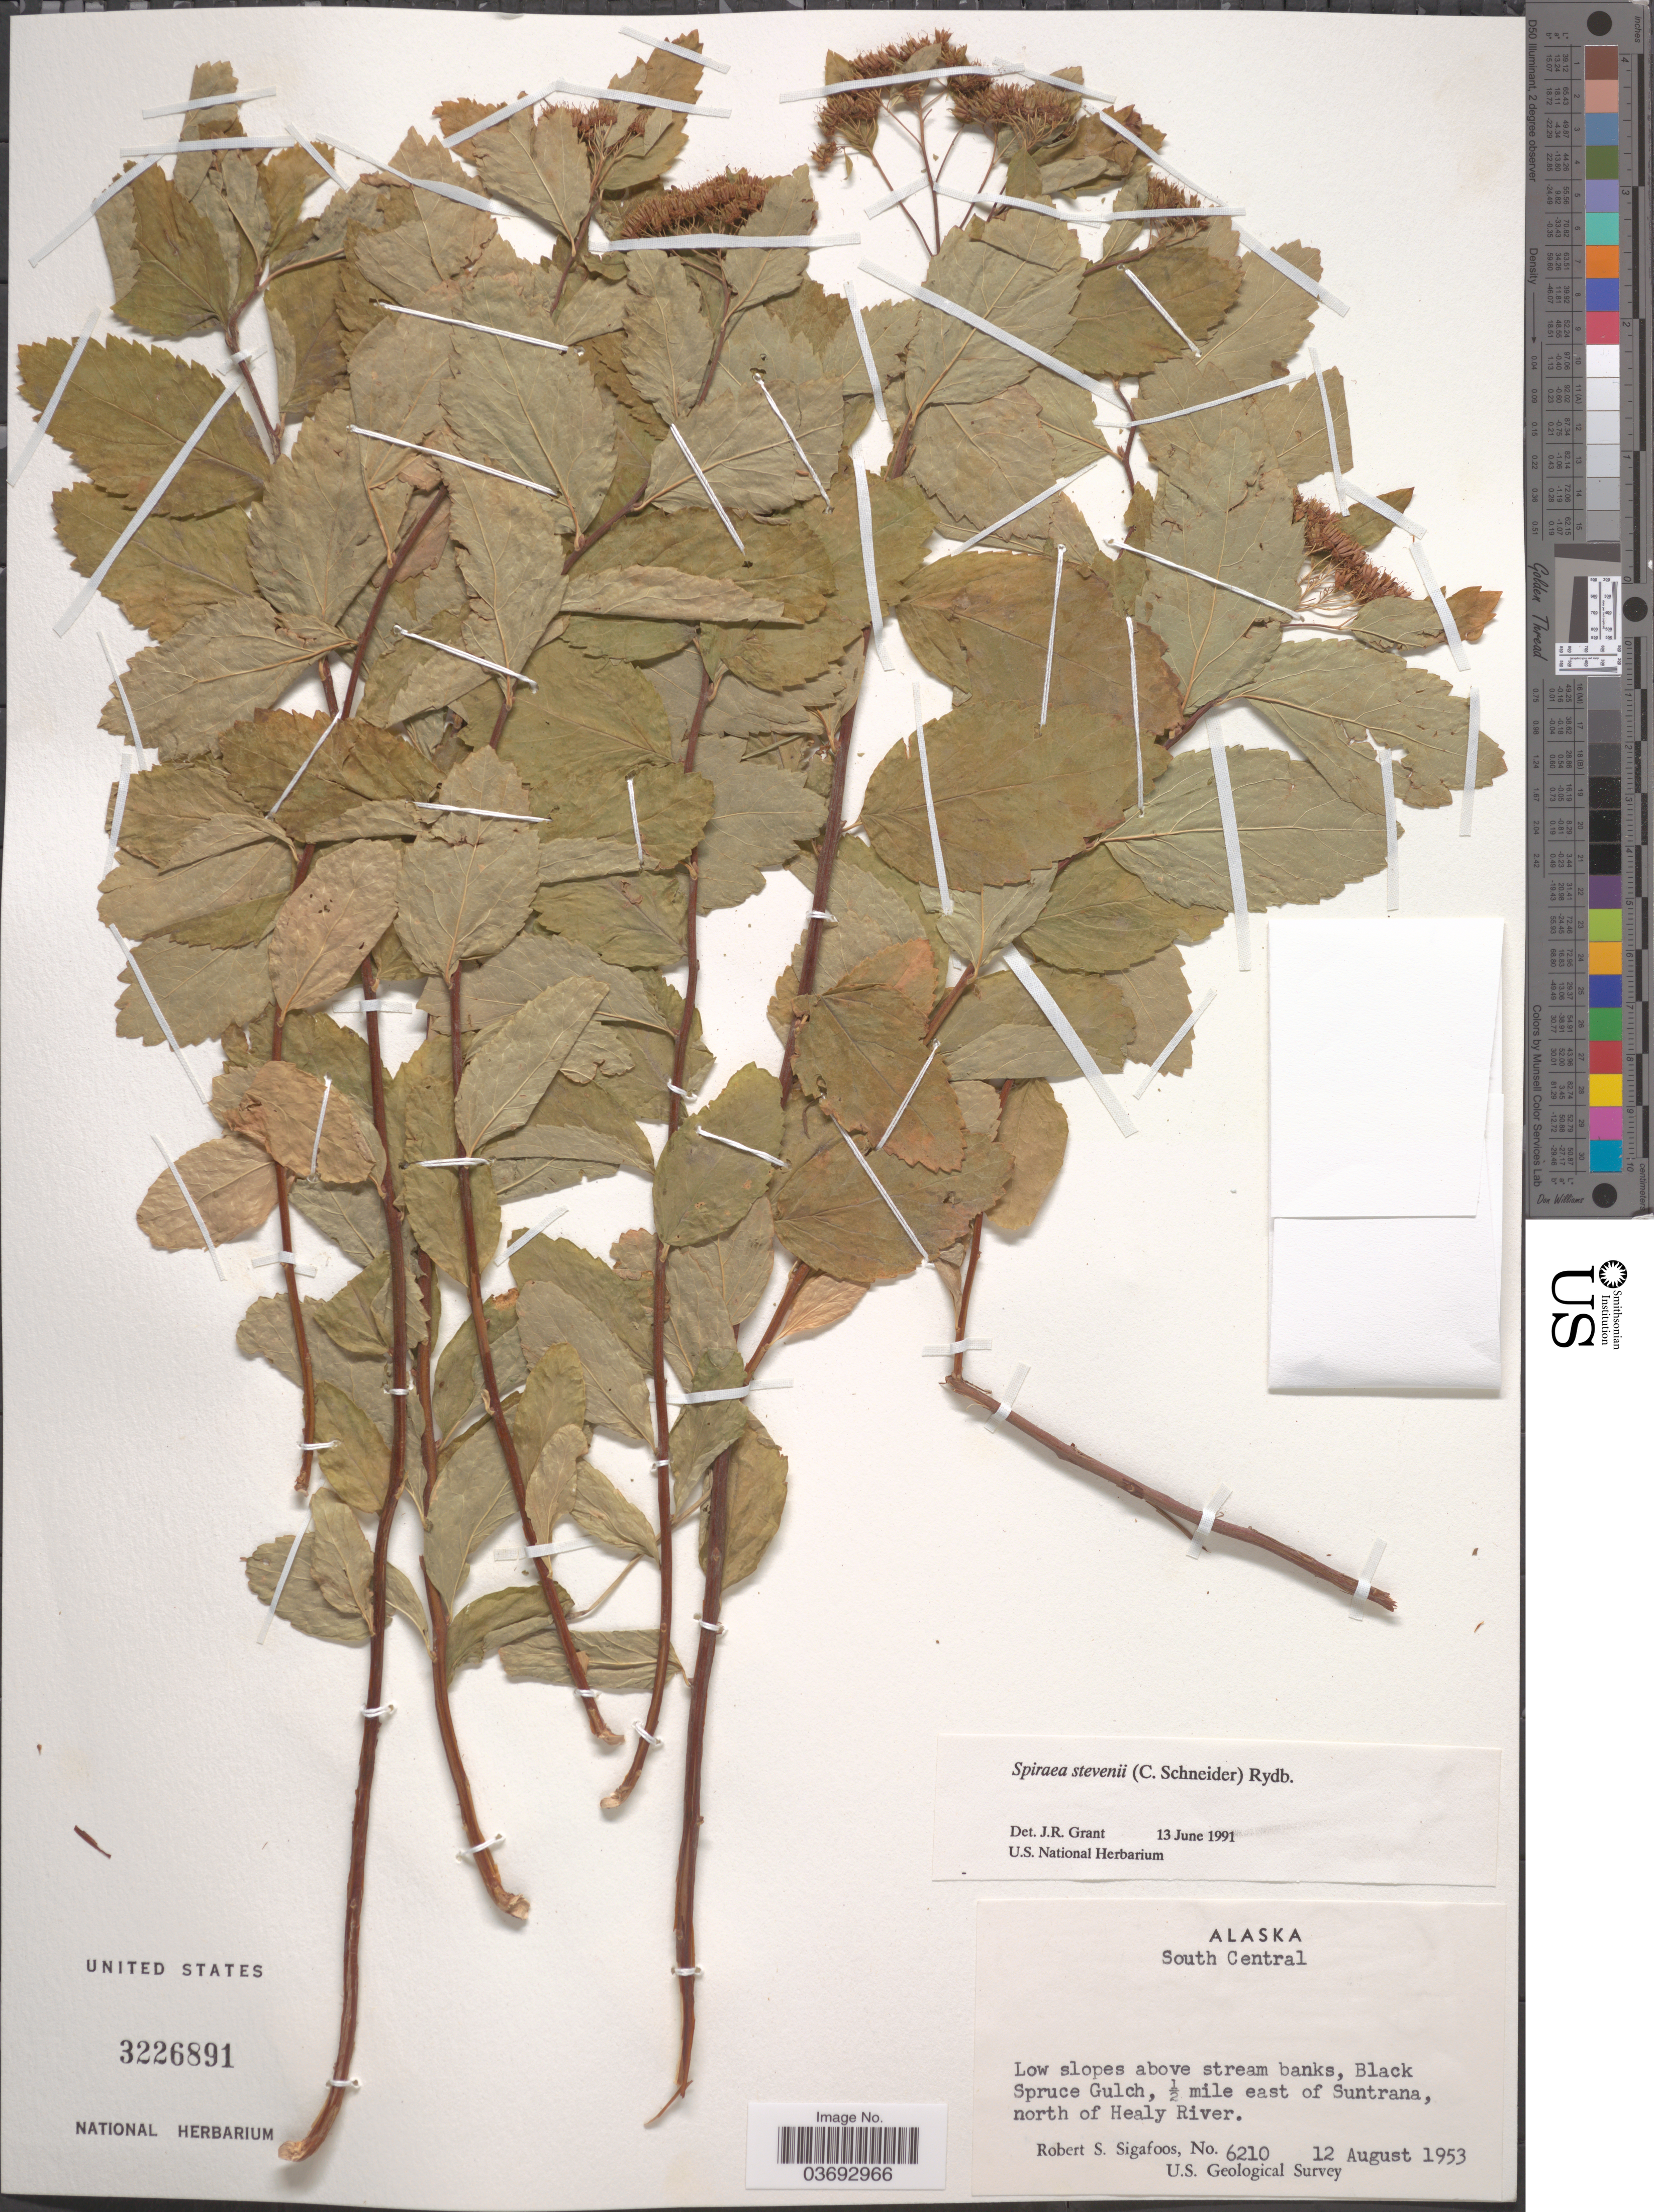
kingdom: Plantae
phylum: Tracheophyta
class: Magnoliopsida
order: Rosales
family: Rosaceae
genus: Spiraea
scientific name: Spiraea stevenii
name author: (C.K. Schneid.) Rydb.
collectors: R. Sigafoos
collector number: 6210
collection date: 1953-08-12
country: United States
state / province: Alaska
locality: South Central. Low slopes above stream banks, Black Spruce Gulch, ½ mile east of Suntrana, north of Healy River.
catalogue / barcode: US 3226891